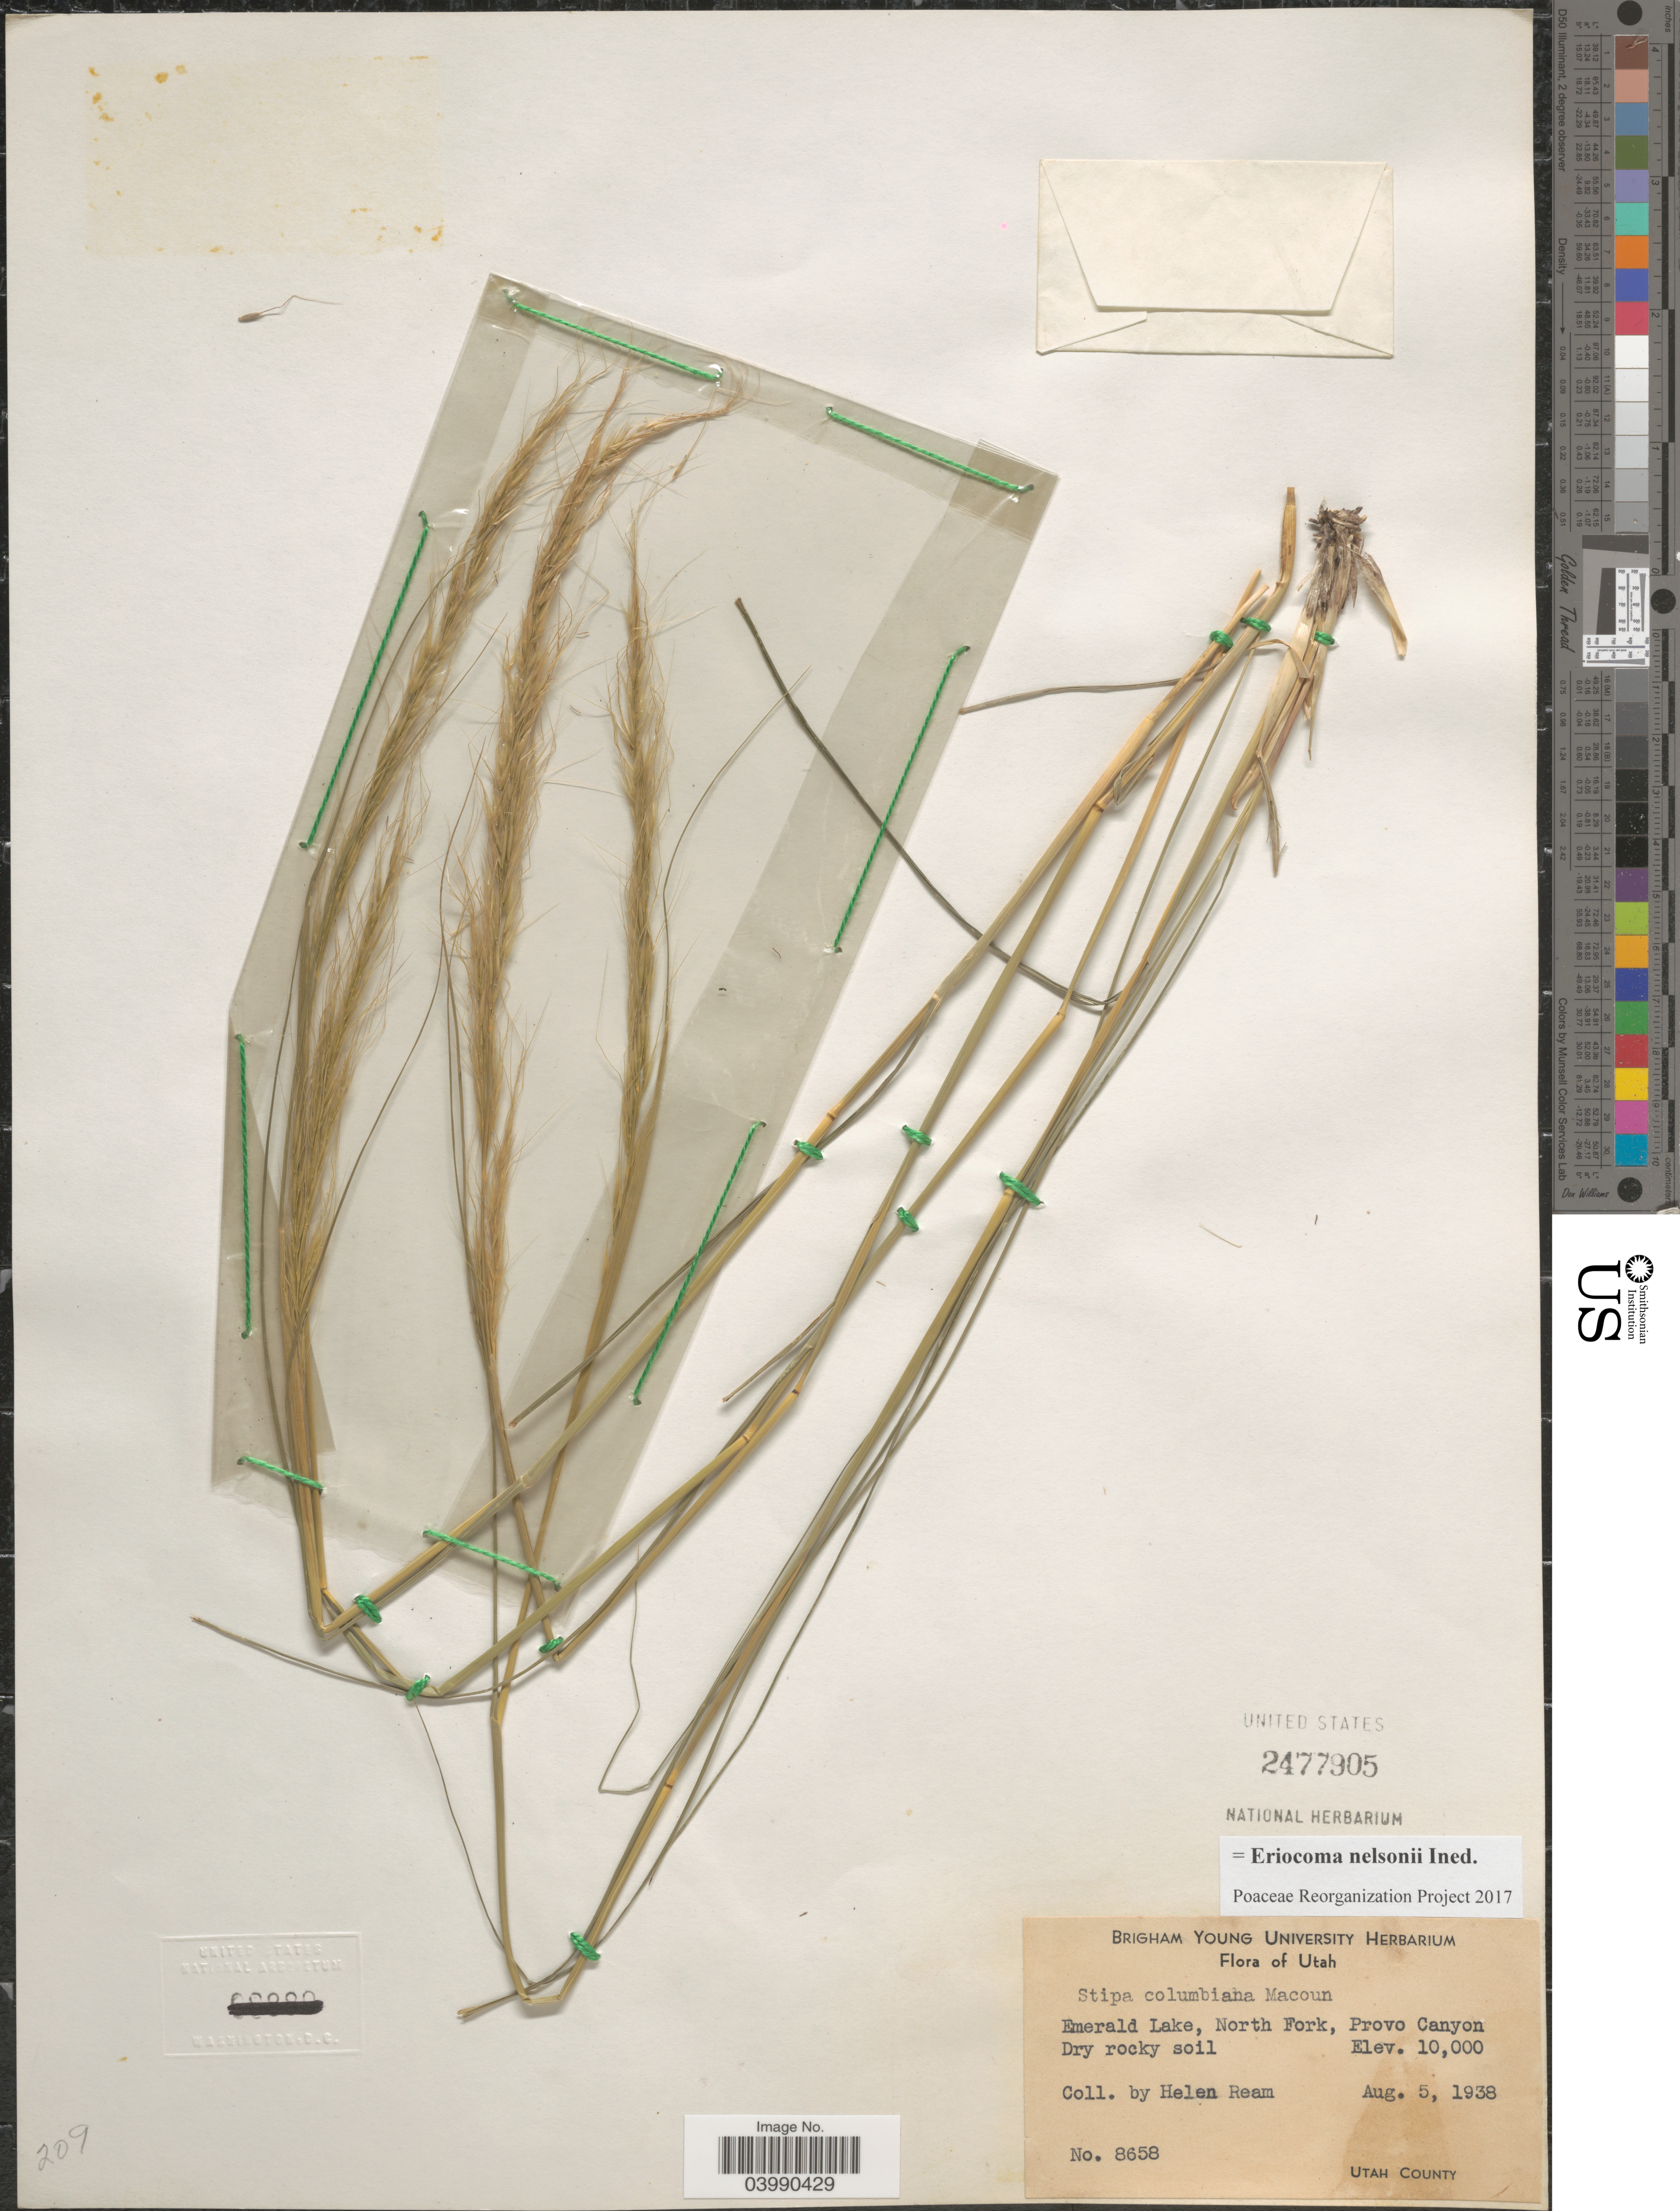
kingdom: Plantae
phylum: Tracheophyta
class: Liliopsida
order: Poales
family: Poaceae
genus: Eriocoma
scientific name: Eriocoma nelsonii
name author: (Scribn.) Romasch.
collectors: H. Ream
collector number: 8658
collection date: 1938-08-05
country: United States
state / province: Utah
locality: Emerald Lake, North Fork, Prove Canyon. Dry rocky soil. Utah County.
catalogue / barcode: US 2477905